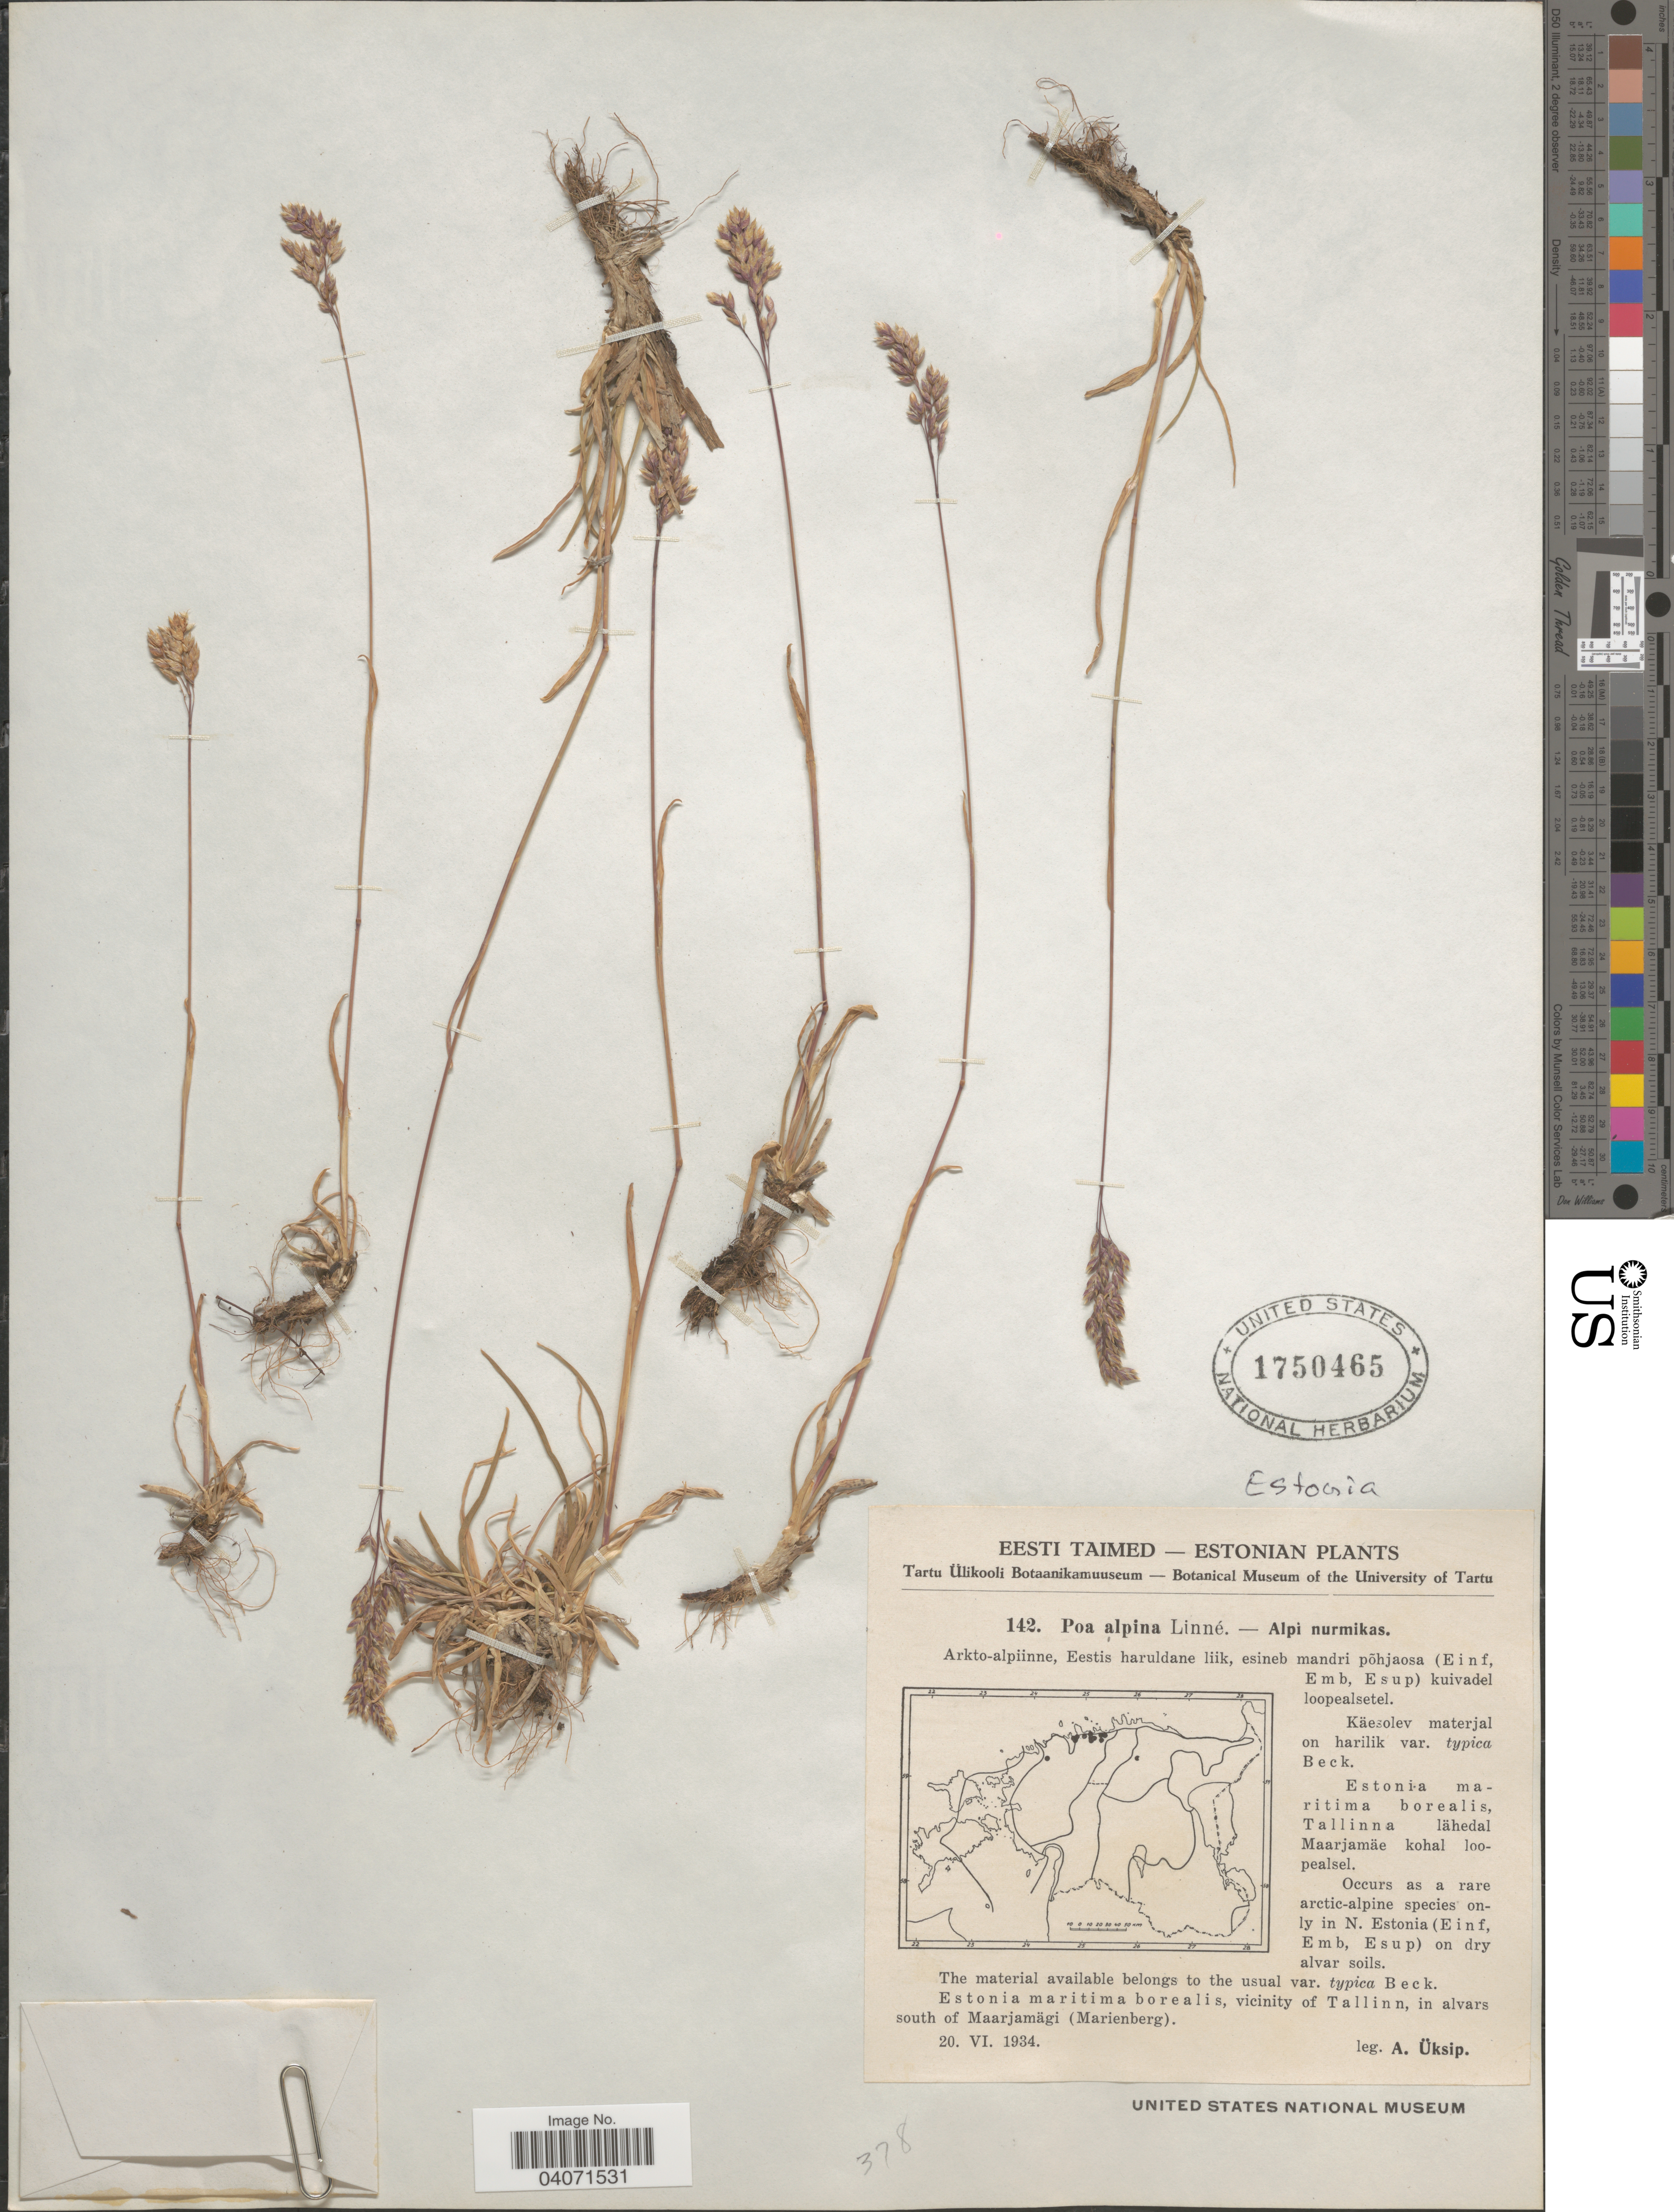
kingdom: Plantae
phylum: Tracheophyta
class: Liliopsida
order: Poales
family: Poaceae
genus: Poa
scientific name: Poa alpina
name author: L.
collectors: A. Üksip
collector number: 142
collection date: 1934-06-20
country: Estonia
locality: Eesti Taimed. Estonia maritima borealis, vicinity of Tallinn, in alvars south of Maarjamägi (Marienberg).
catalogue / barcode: US 1750465